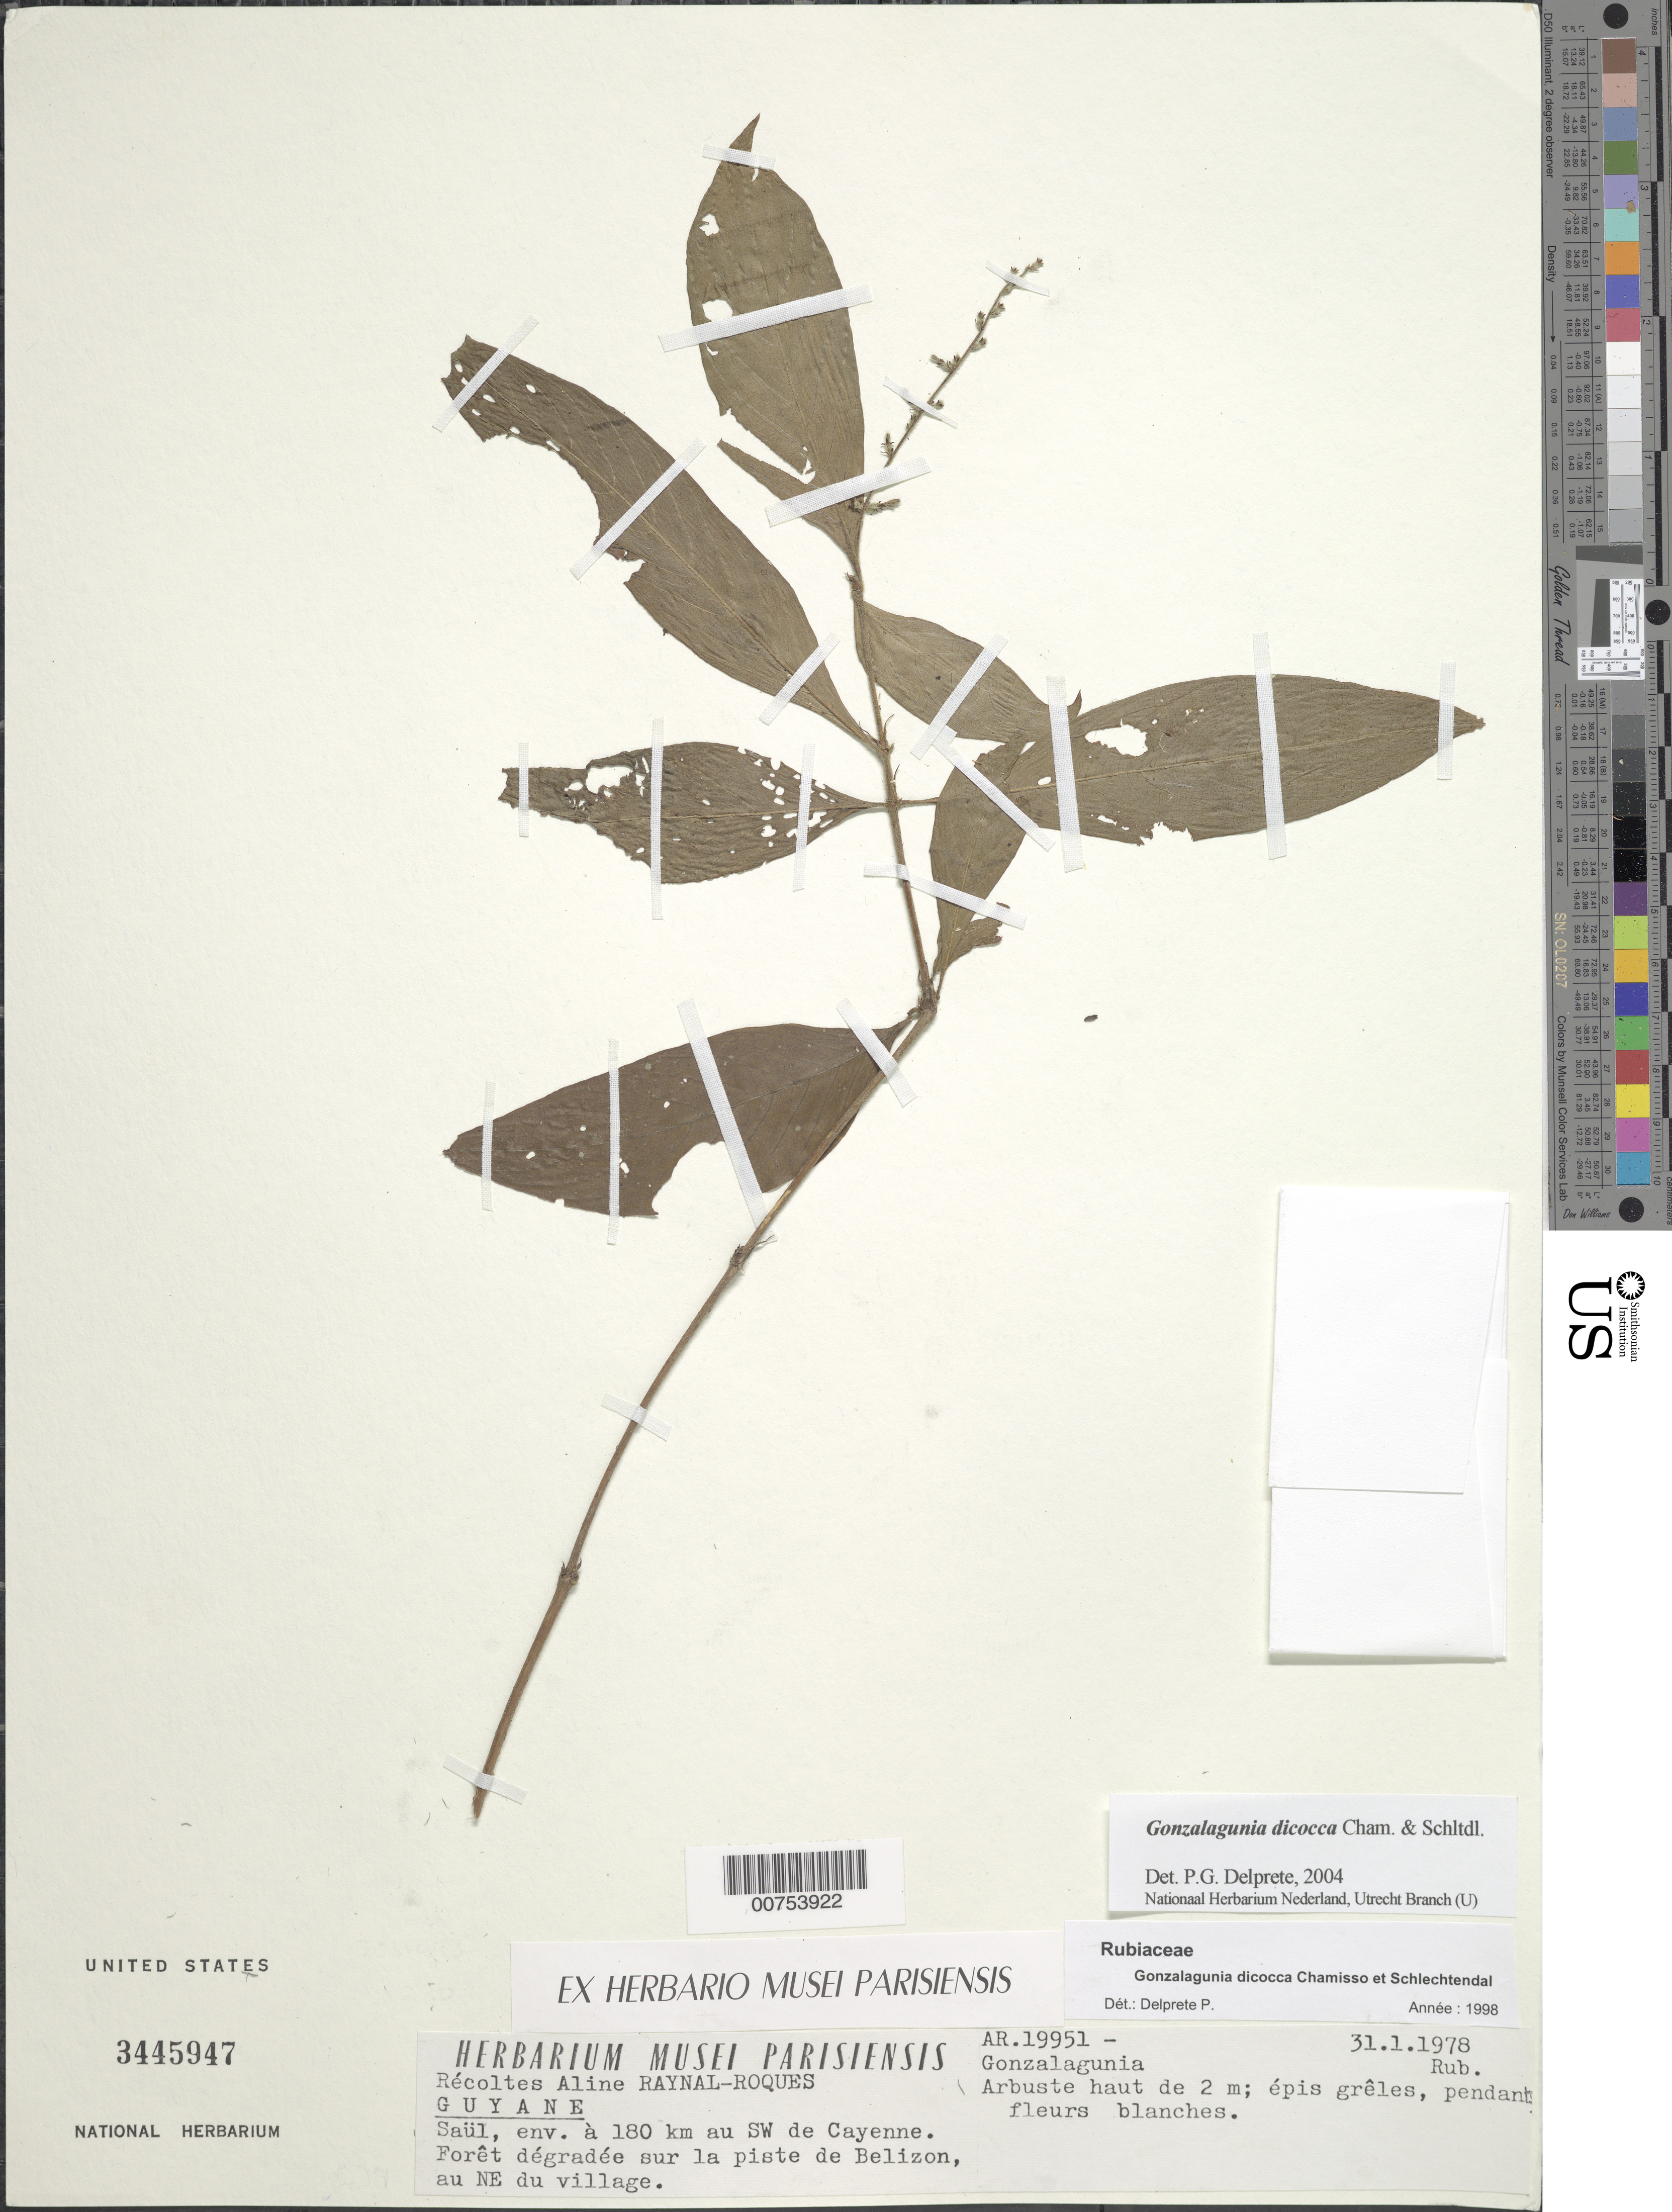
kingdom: Plantae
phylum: Tracheophyta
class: Magnoliopsida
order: Gentianales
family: Rubiaceae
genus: Gonzalagunia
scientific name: Gonzalagunia dicocca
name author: Cham. & Schltdl.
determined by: Delprete, P. G., Herb. de Guyane Cay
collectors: A. M. Raynal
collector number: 19951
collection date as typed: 31-Jan-78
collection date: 1978-01-31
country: French Guiana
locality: Saül, 180 km SW of Cayenne; on road to Belizon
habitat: Disturbed forest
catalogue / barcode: US 3445947